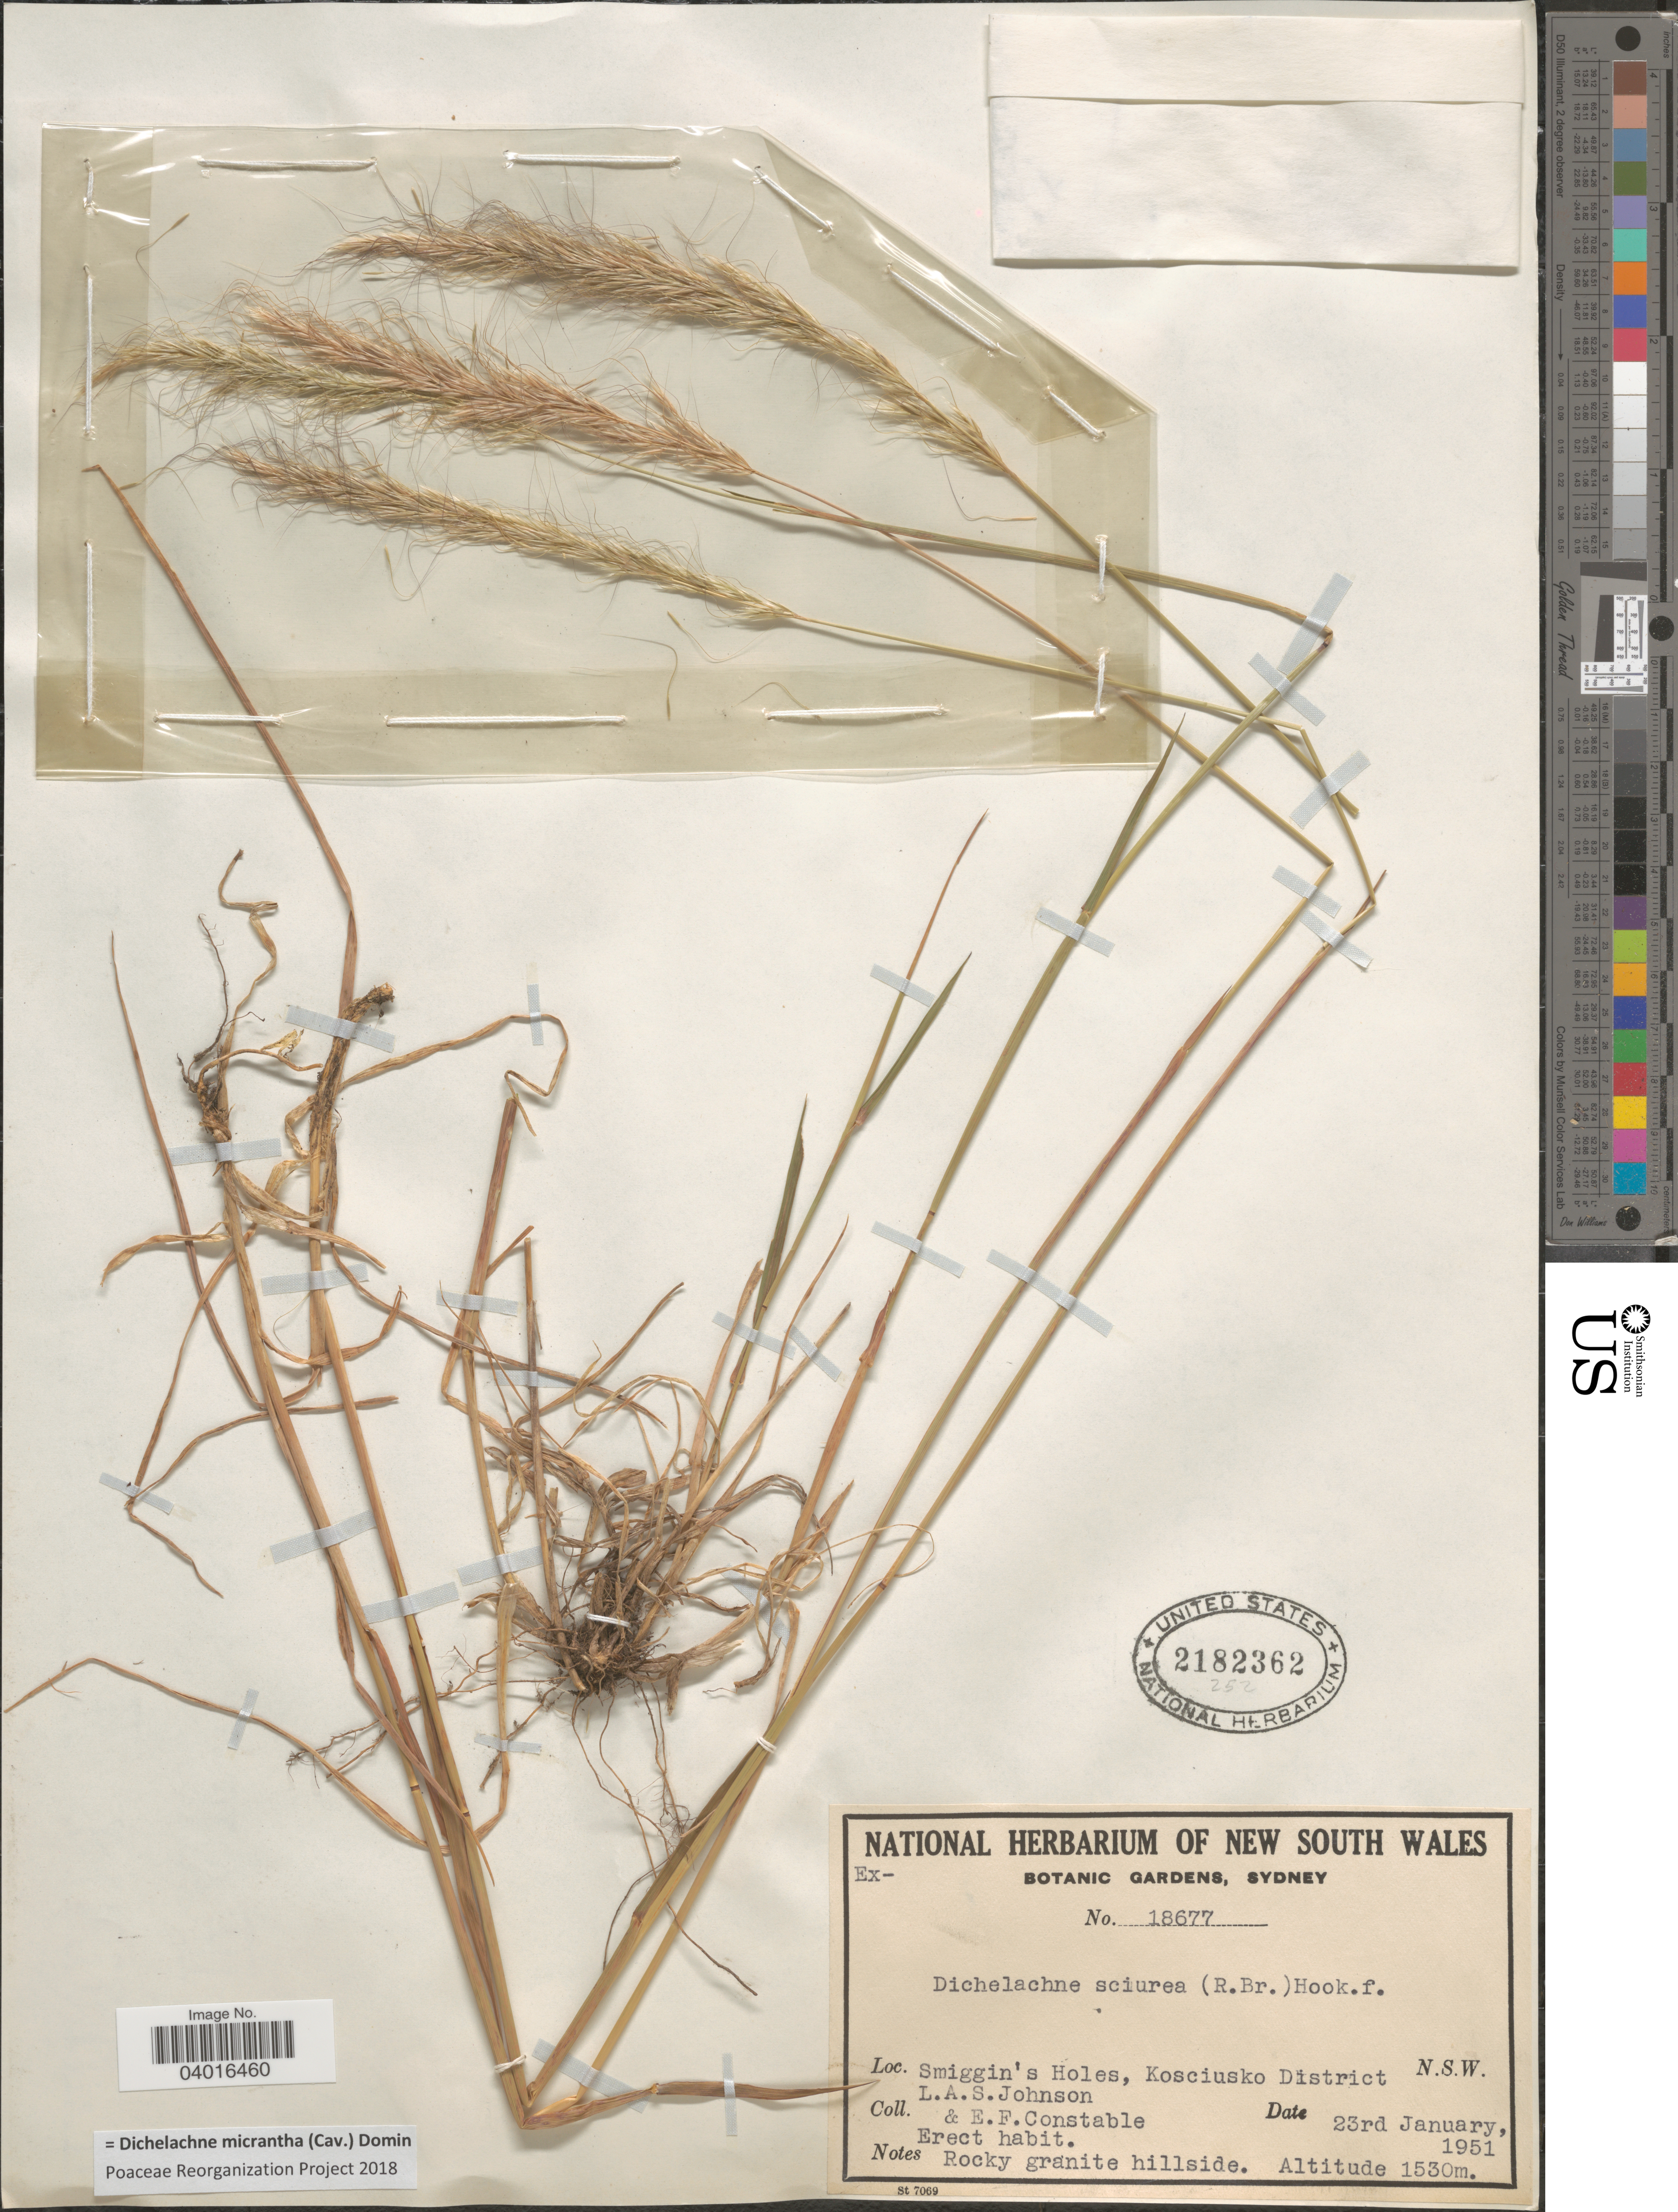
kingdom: Plantae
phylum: Tracheophyta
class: Liliopsida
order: Poales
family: Poaceae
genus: Dichelachne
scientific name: Dichelachne micrantha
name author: (Cav.) Domin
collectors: L. A. S. Johnson & E. F. Constable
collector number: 18677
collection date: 1951-01-23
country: Australia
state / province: New South Wales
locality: Smiggin's Holes, Kosciusko District.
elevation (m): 1530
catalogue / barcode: US 2182362